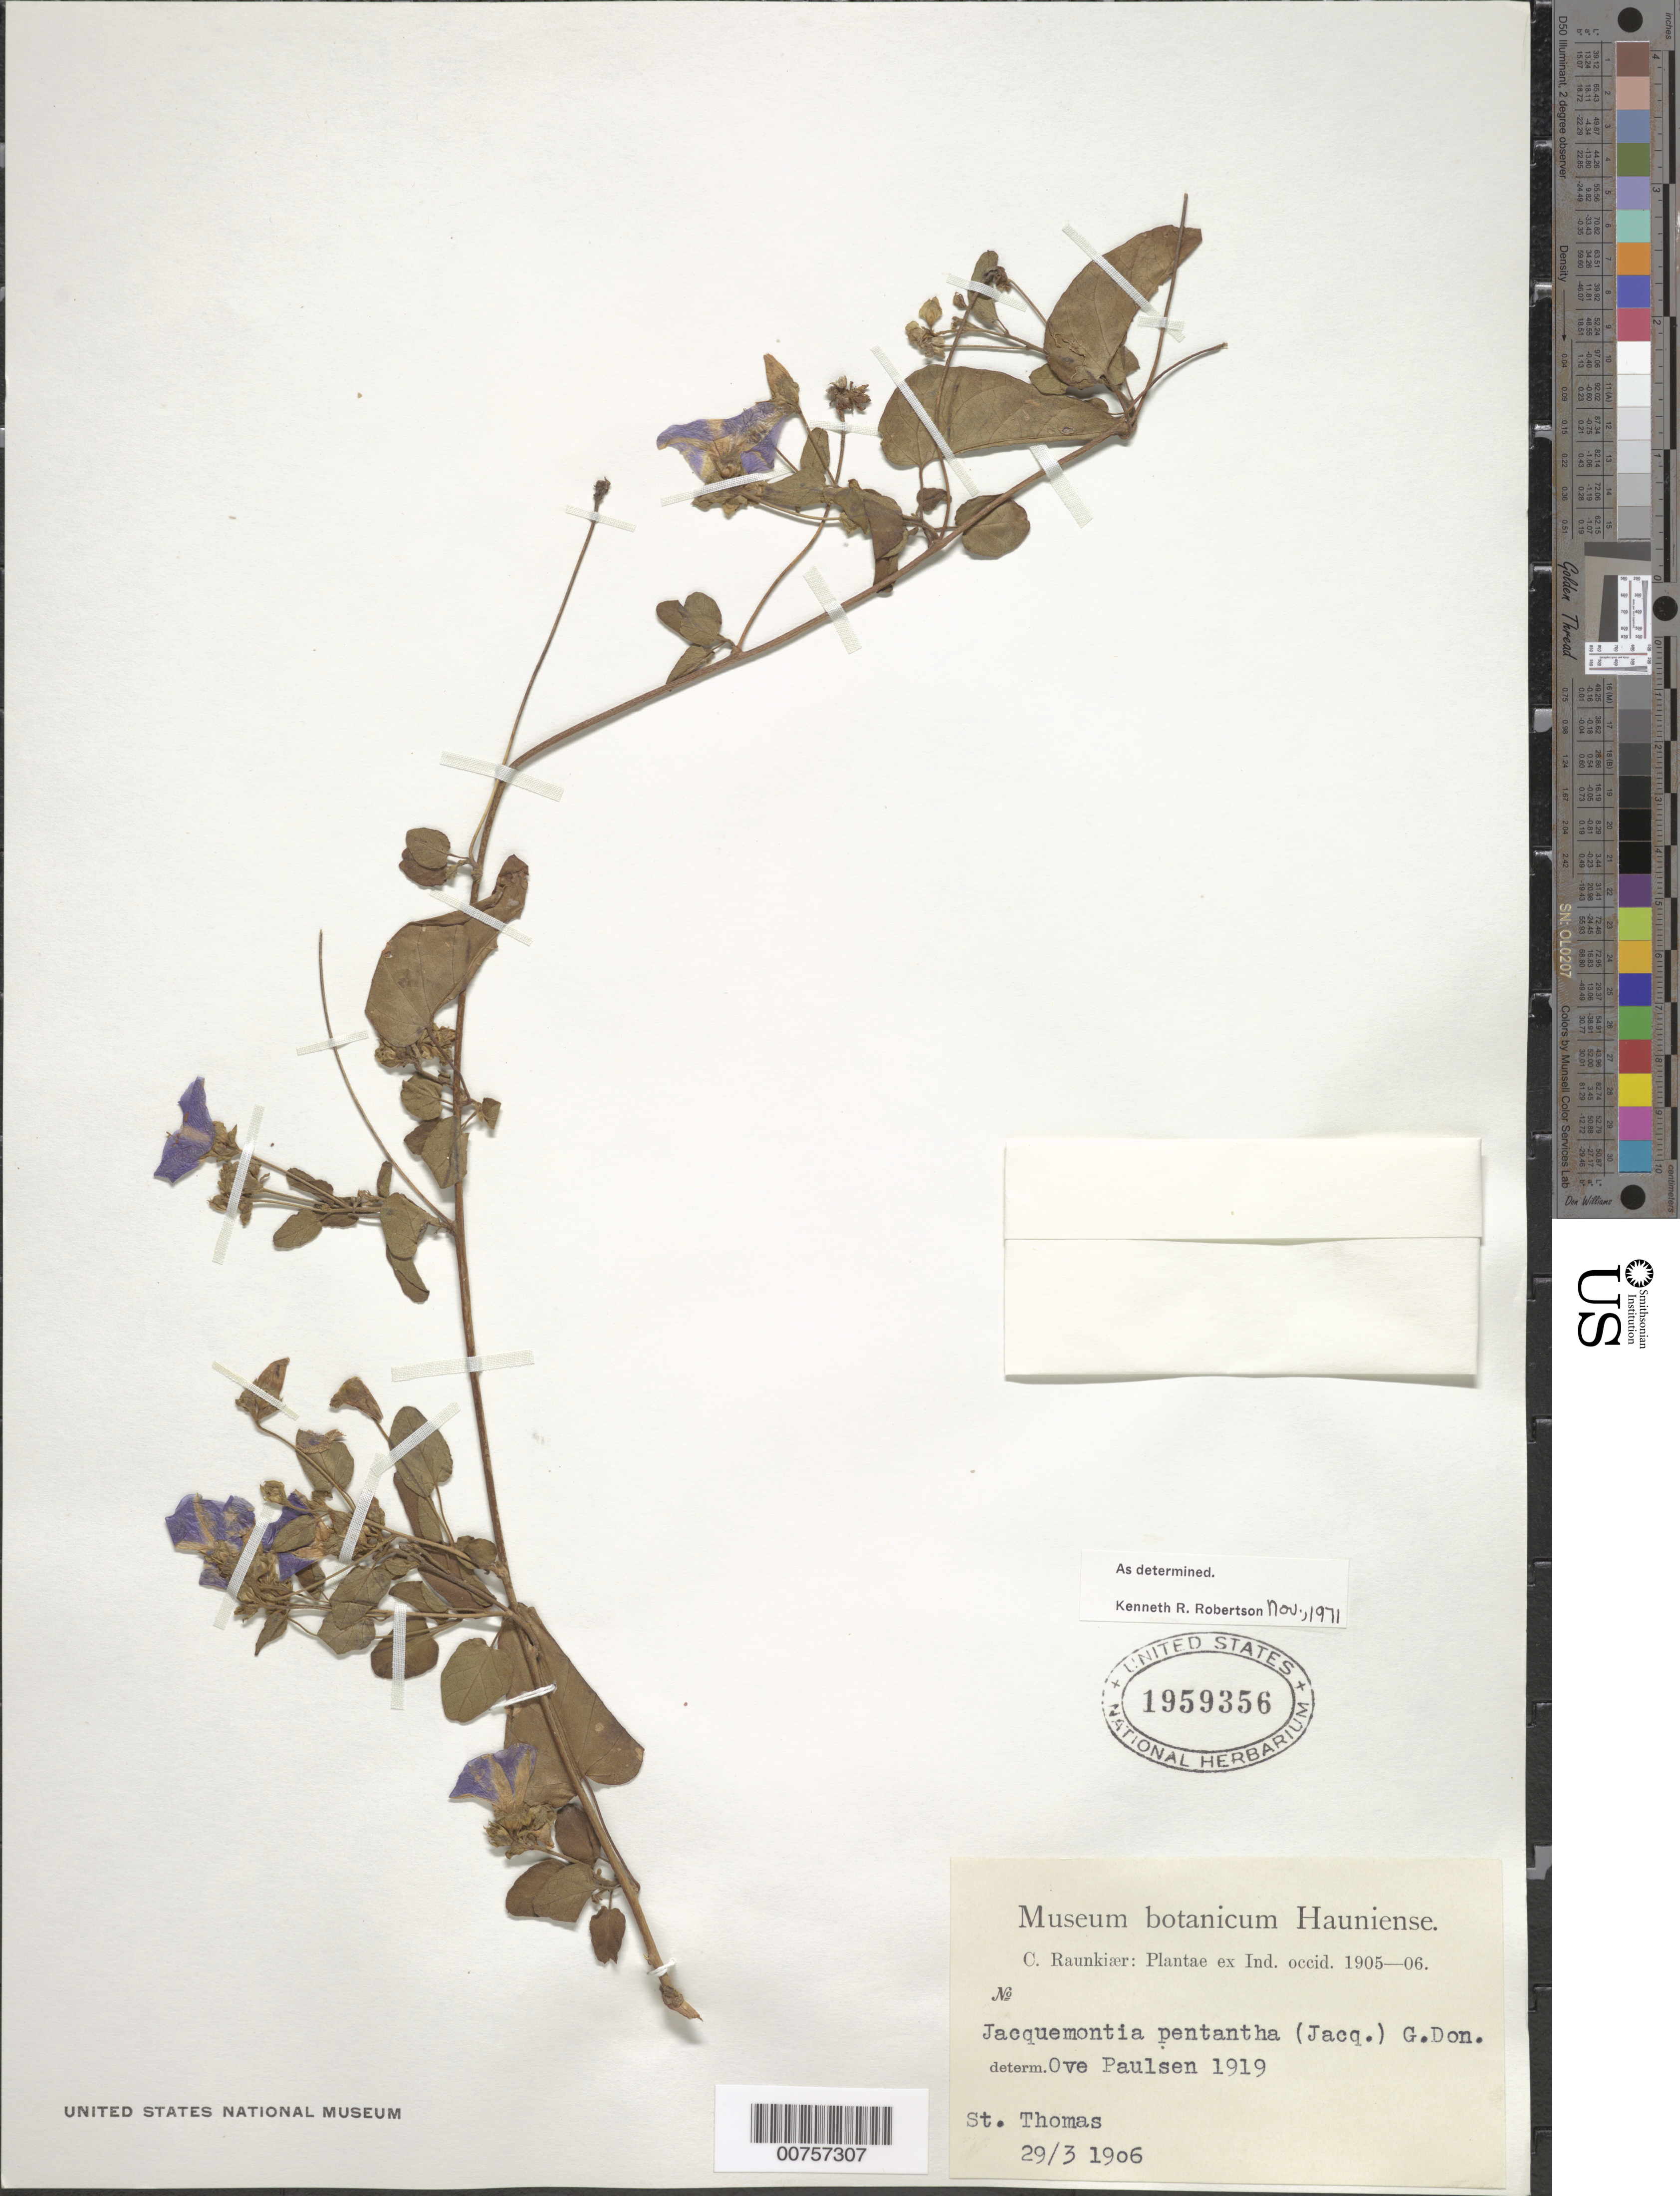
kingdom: Plantae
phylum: Tracheophyta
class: Magnoliopsida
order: Solanales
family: Convolvulaceae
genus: Jacquemontia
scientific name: Jacquemontia pentanthos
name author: (Jacq.) G. Don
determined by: Robertson, K. R.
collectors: C. Raunkiær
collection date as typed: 29 Mar 1906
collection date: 1906-03-29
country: U.S. Virgin Islands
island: St. Thomas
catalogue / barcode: US 1959356